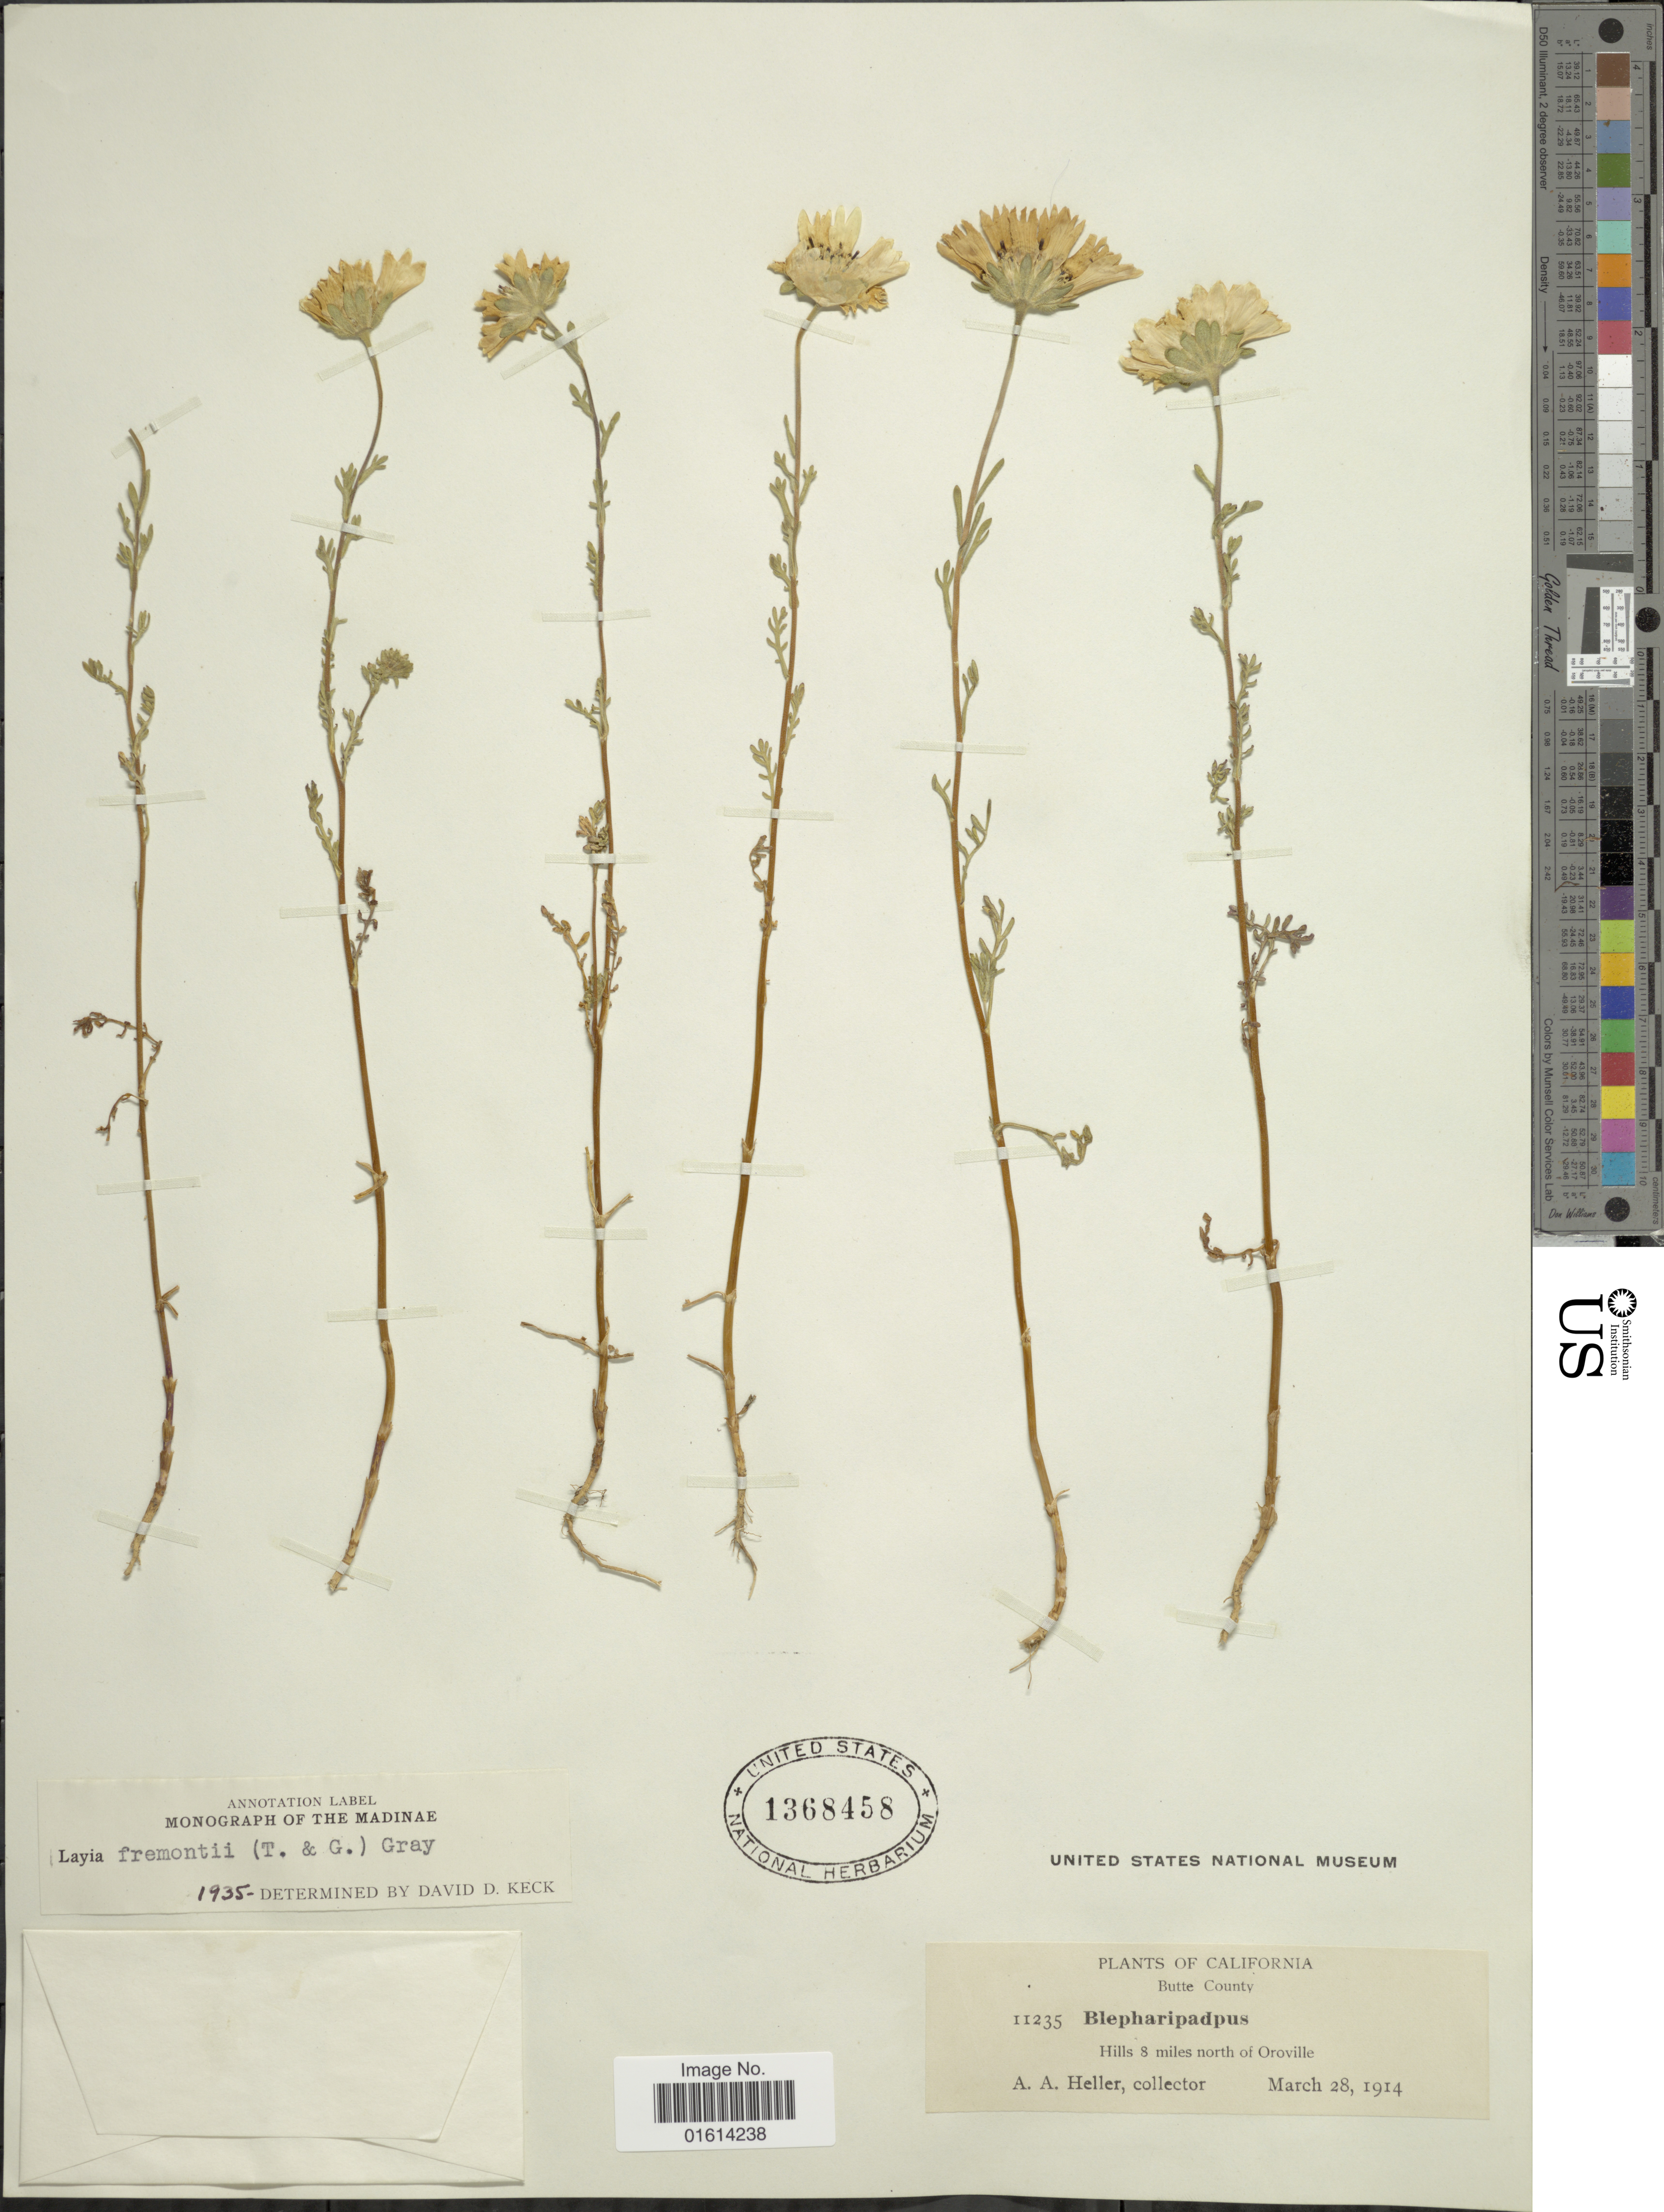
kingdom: Plantae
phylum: Tracheophyta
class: Magnoliopsida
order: Asterales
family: Asteraceae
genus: Layia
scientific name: Layia fremontii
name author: A. Gray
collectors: A. A. Heller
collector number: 11235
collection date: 1914-03-28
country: United States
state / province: California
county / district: Butte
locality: Butte County, hills 8 miles north of Oroville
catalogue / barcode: US 1368458